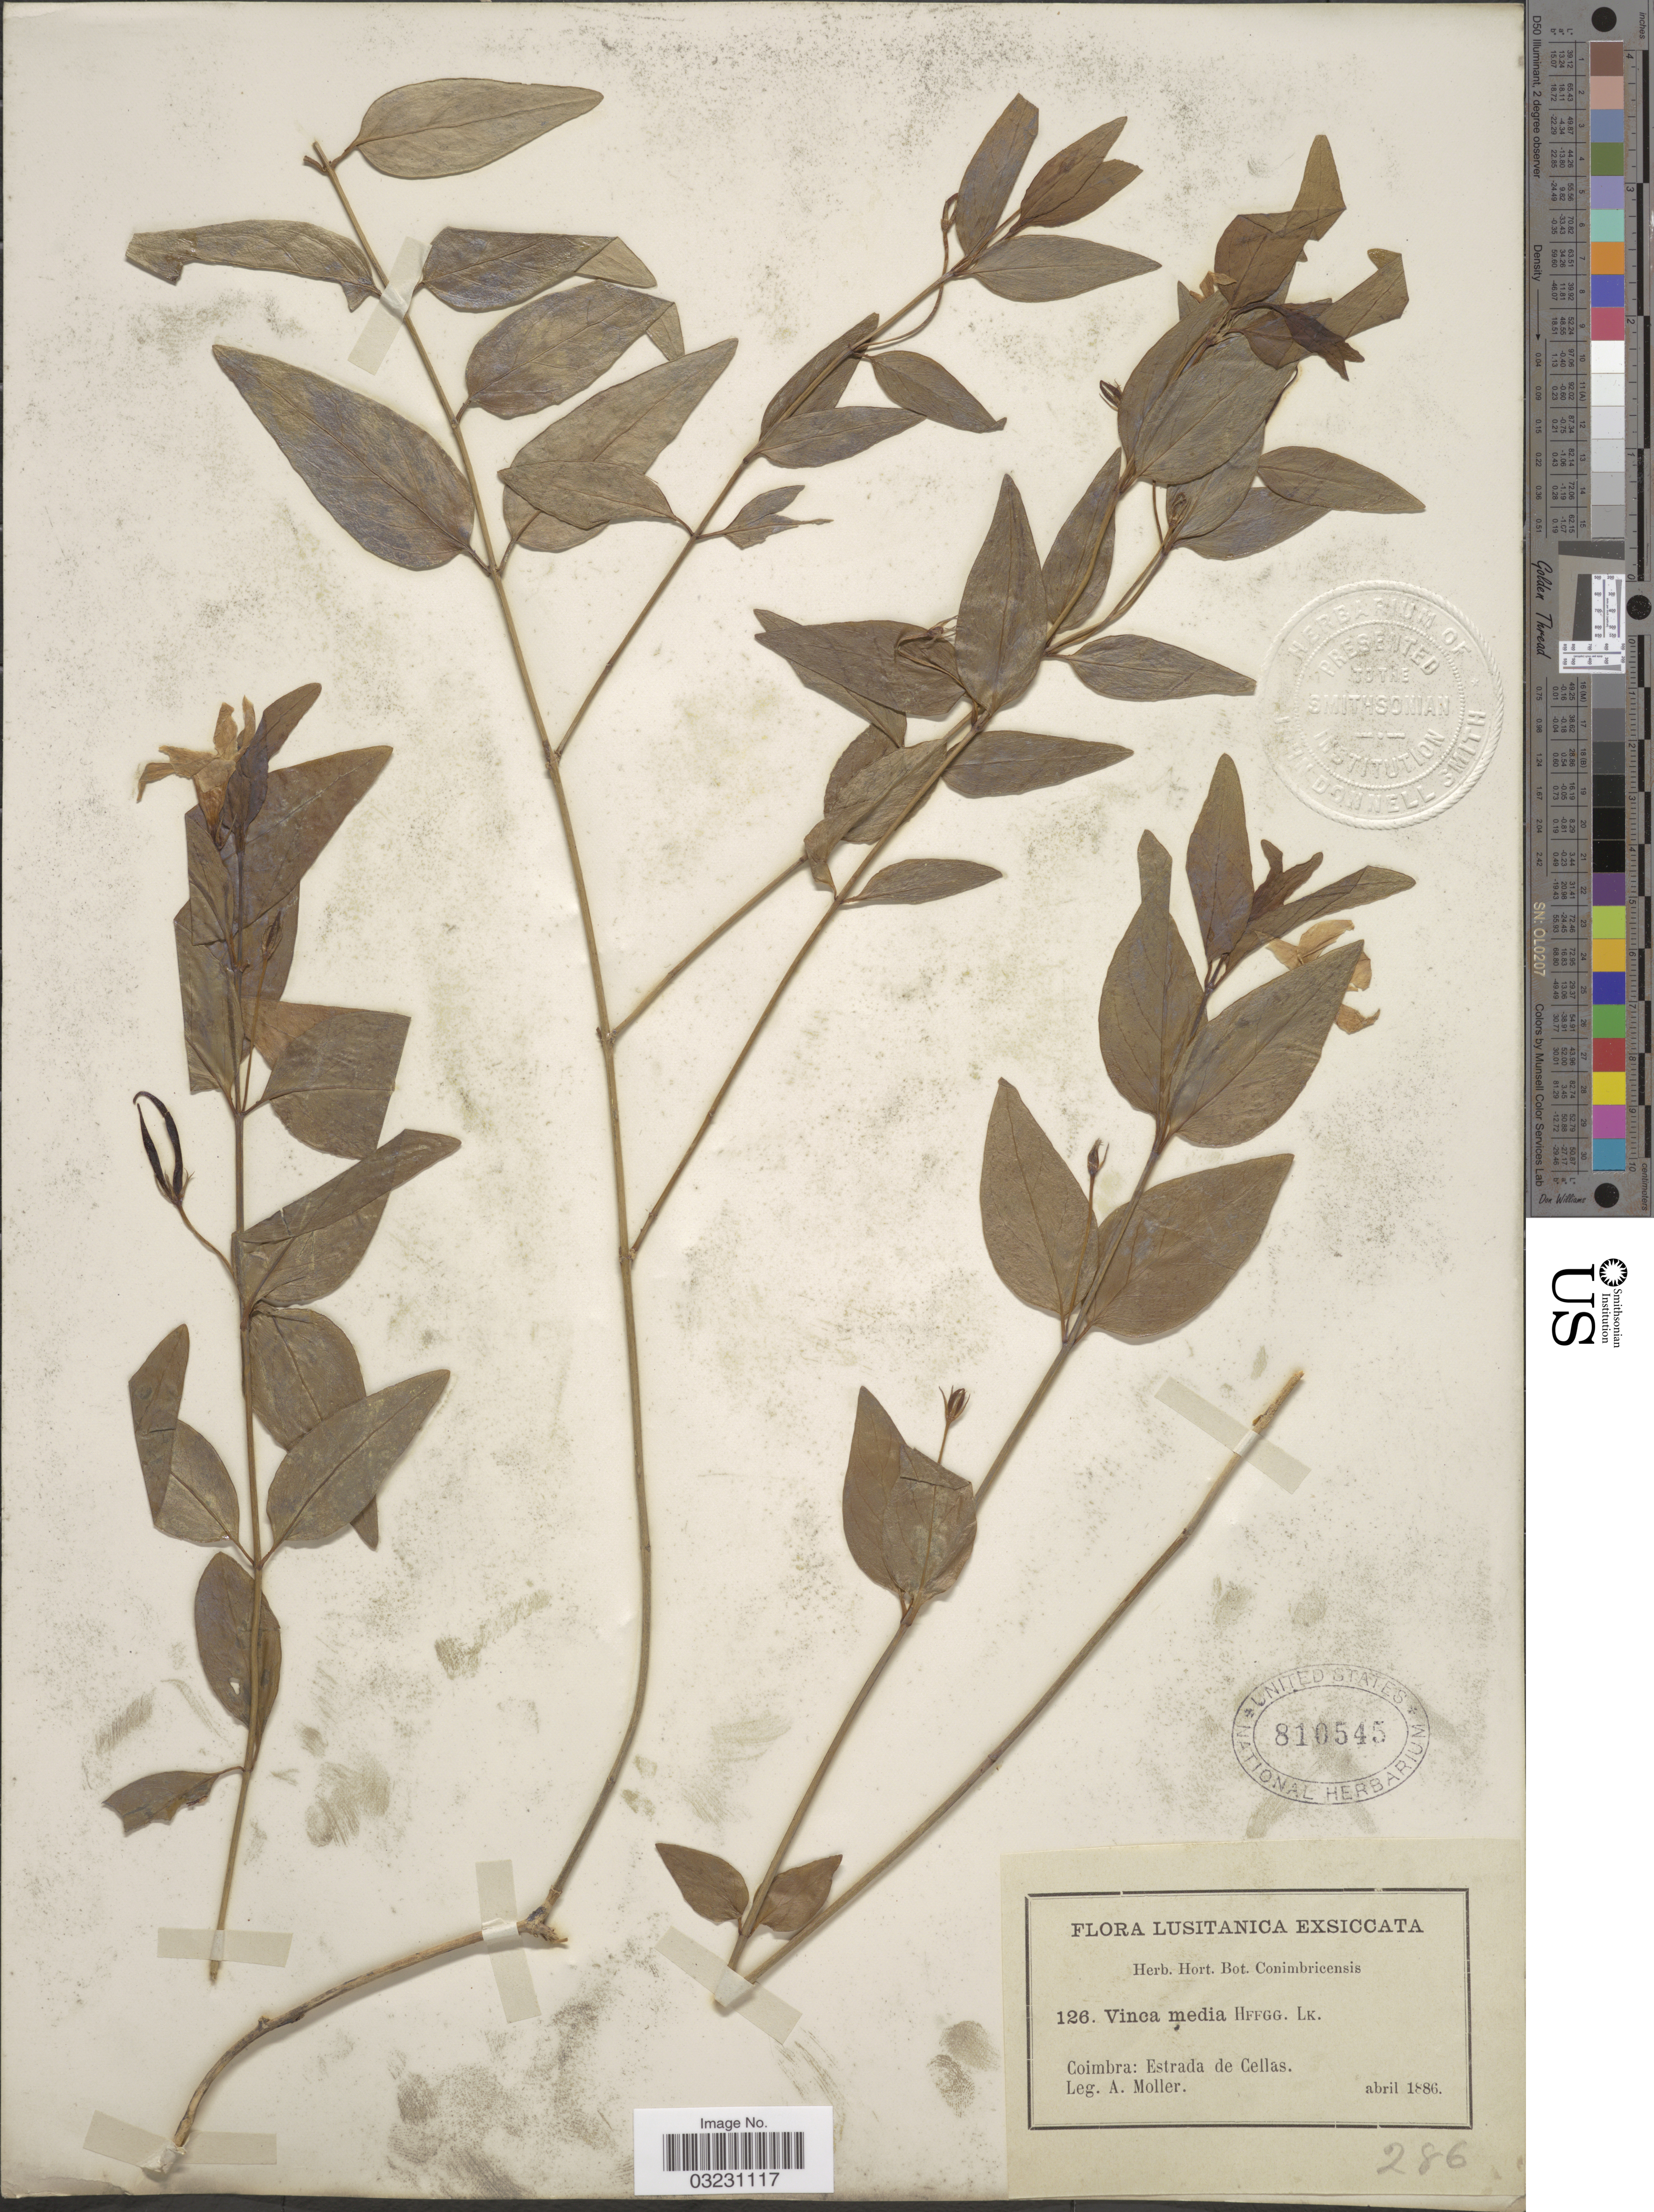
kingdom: Plantae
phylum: Tracheophyta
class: Magnoliopsida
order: Gentianales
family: Apocynaceae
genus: Vinca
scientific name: Vinca media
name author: Hoffmanns. & Link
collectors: A. Moller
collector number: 126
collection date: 1886-04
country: Portugal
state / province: Coimbra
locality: Lusitanica. Estrada de Cellas.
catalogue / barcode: US 810545